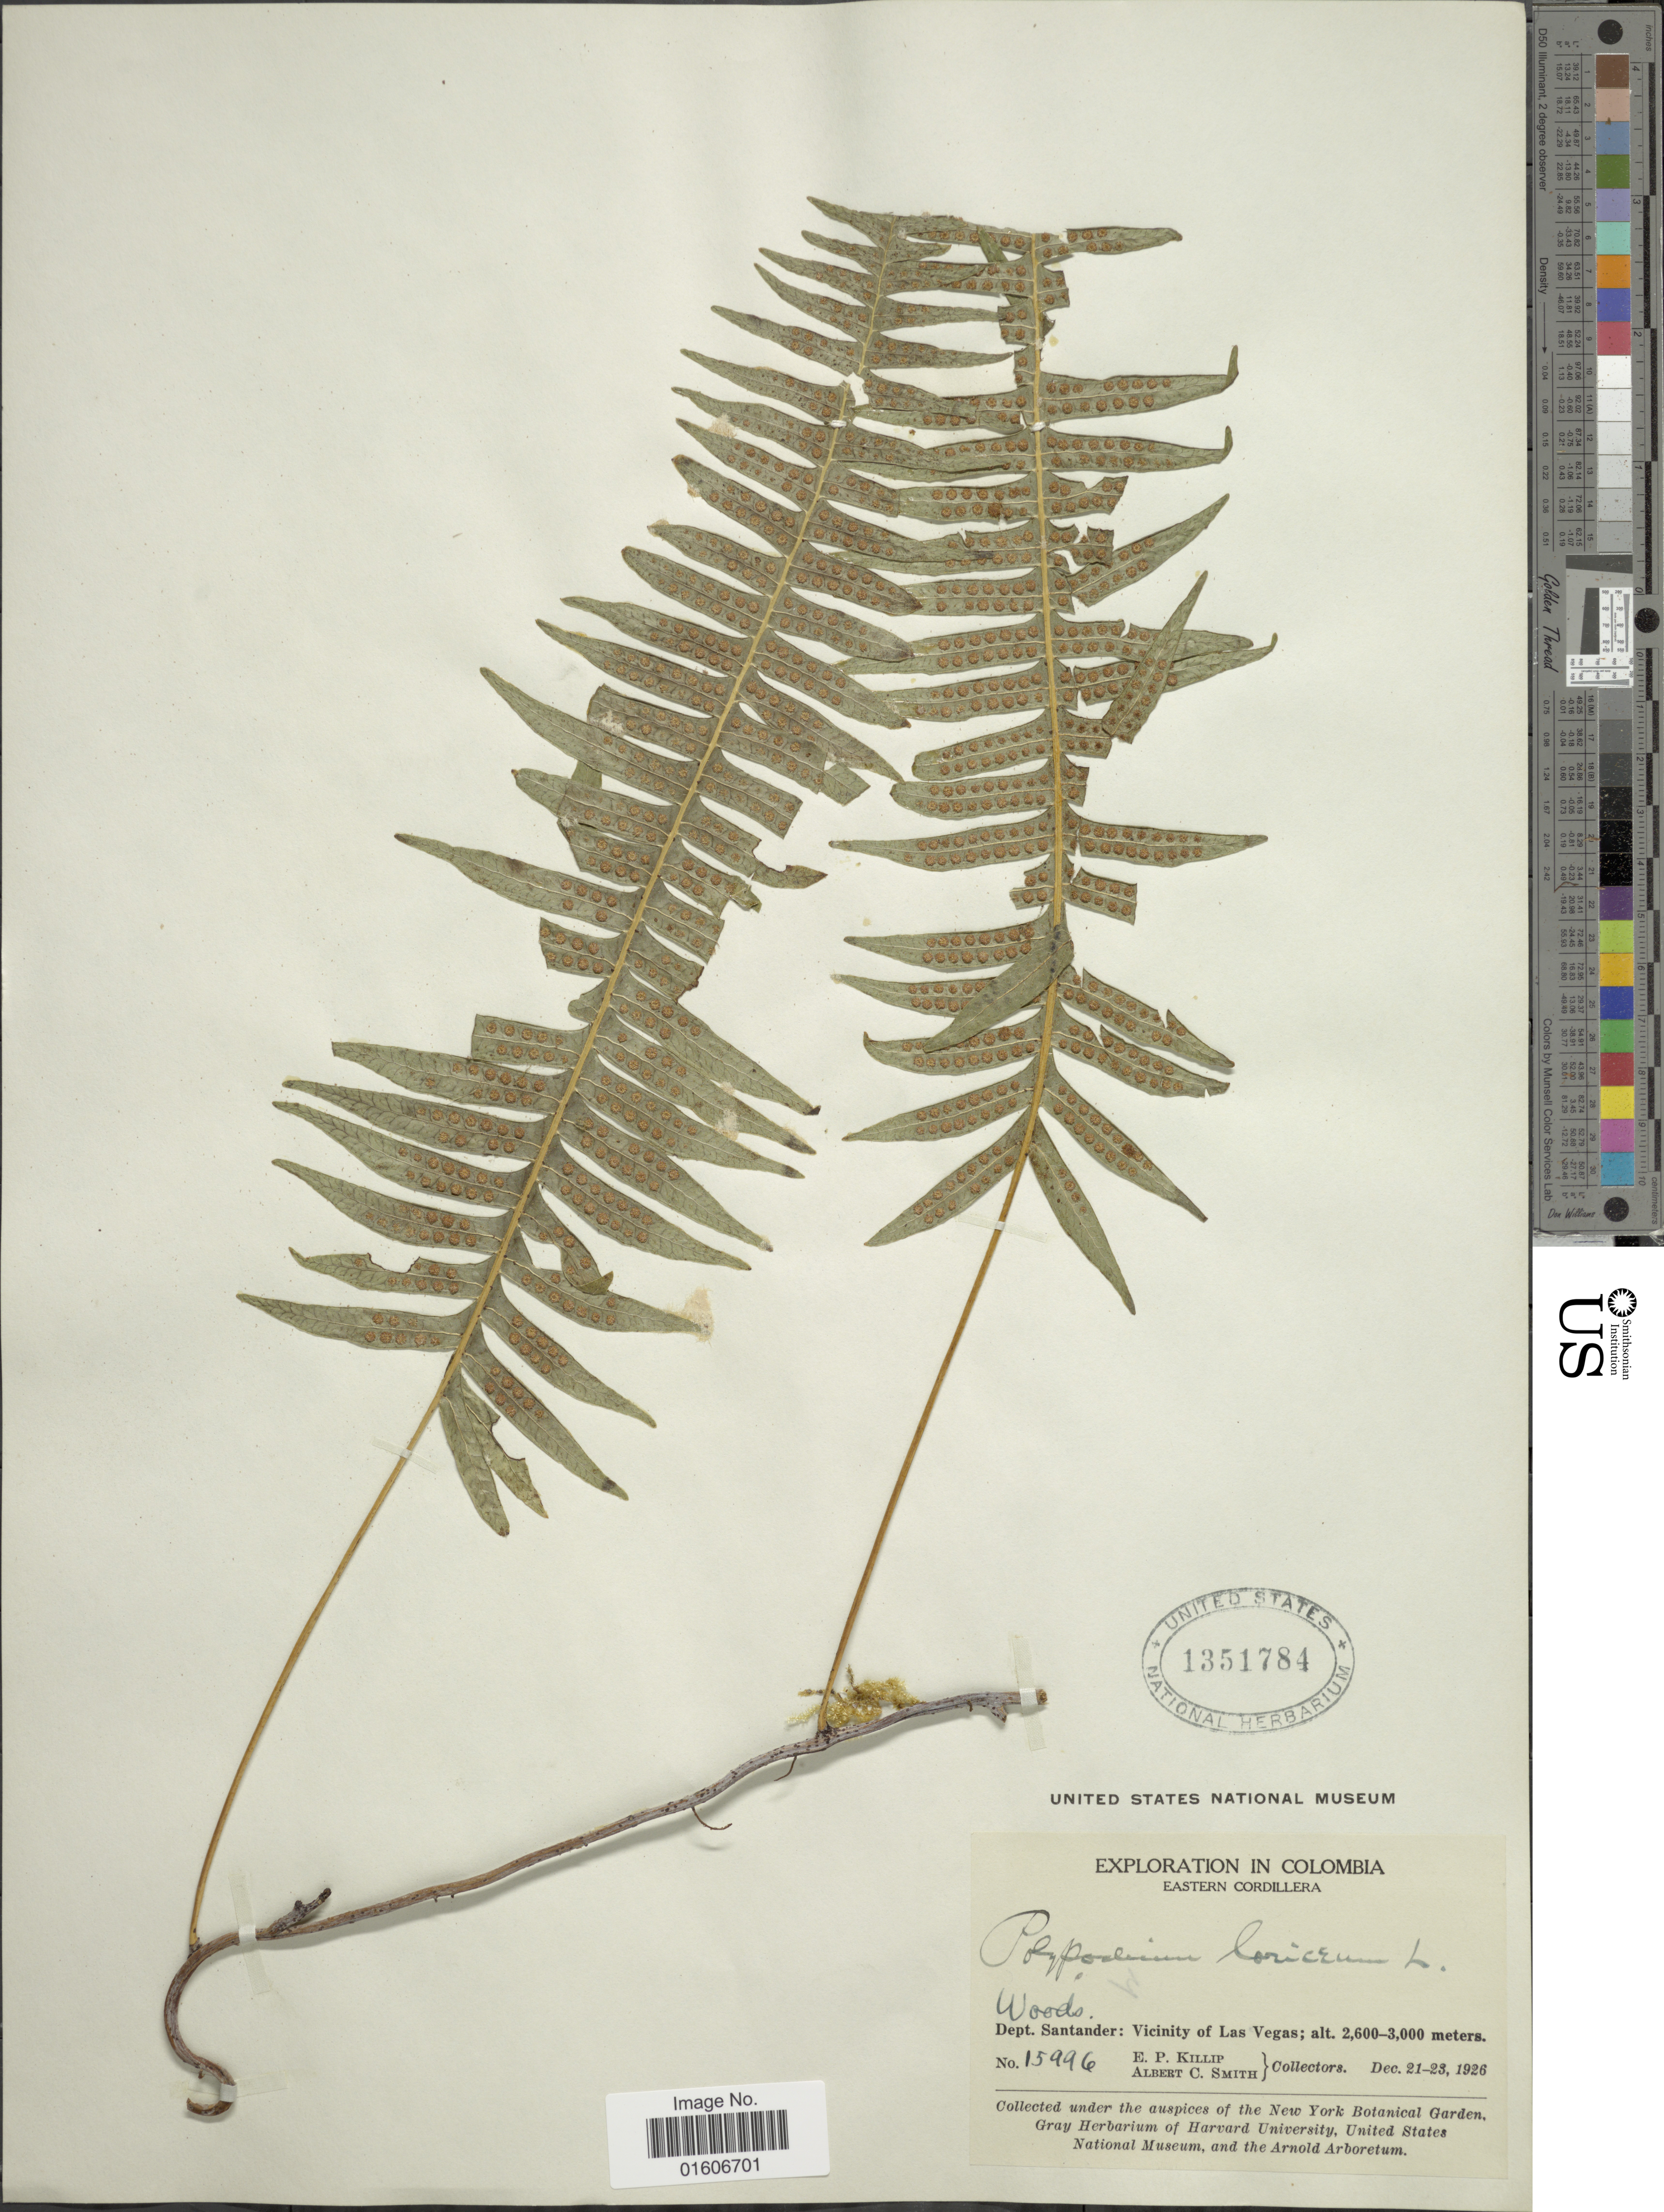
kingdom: Plantae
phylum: Tracheophyta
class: Polypodiopsida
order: Polypodiales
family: Polypodiaceae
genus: Serpocaulon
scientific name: Serpocaulon loriceum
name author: (L.) A.R. Sm.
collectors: E. P. Killip & A. C. Smith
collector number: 15996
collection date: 1926-12-21/1926-12-23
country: Colombia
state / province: Santander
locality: Eastern Cordillera, Dept. Santander: Vicinity of Las Vegas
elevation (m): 2600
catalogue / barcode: US 1351784